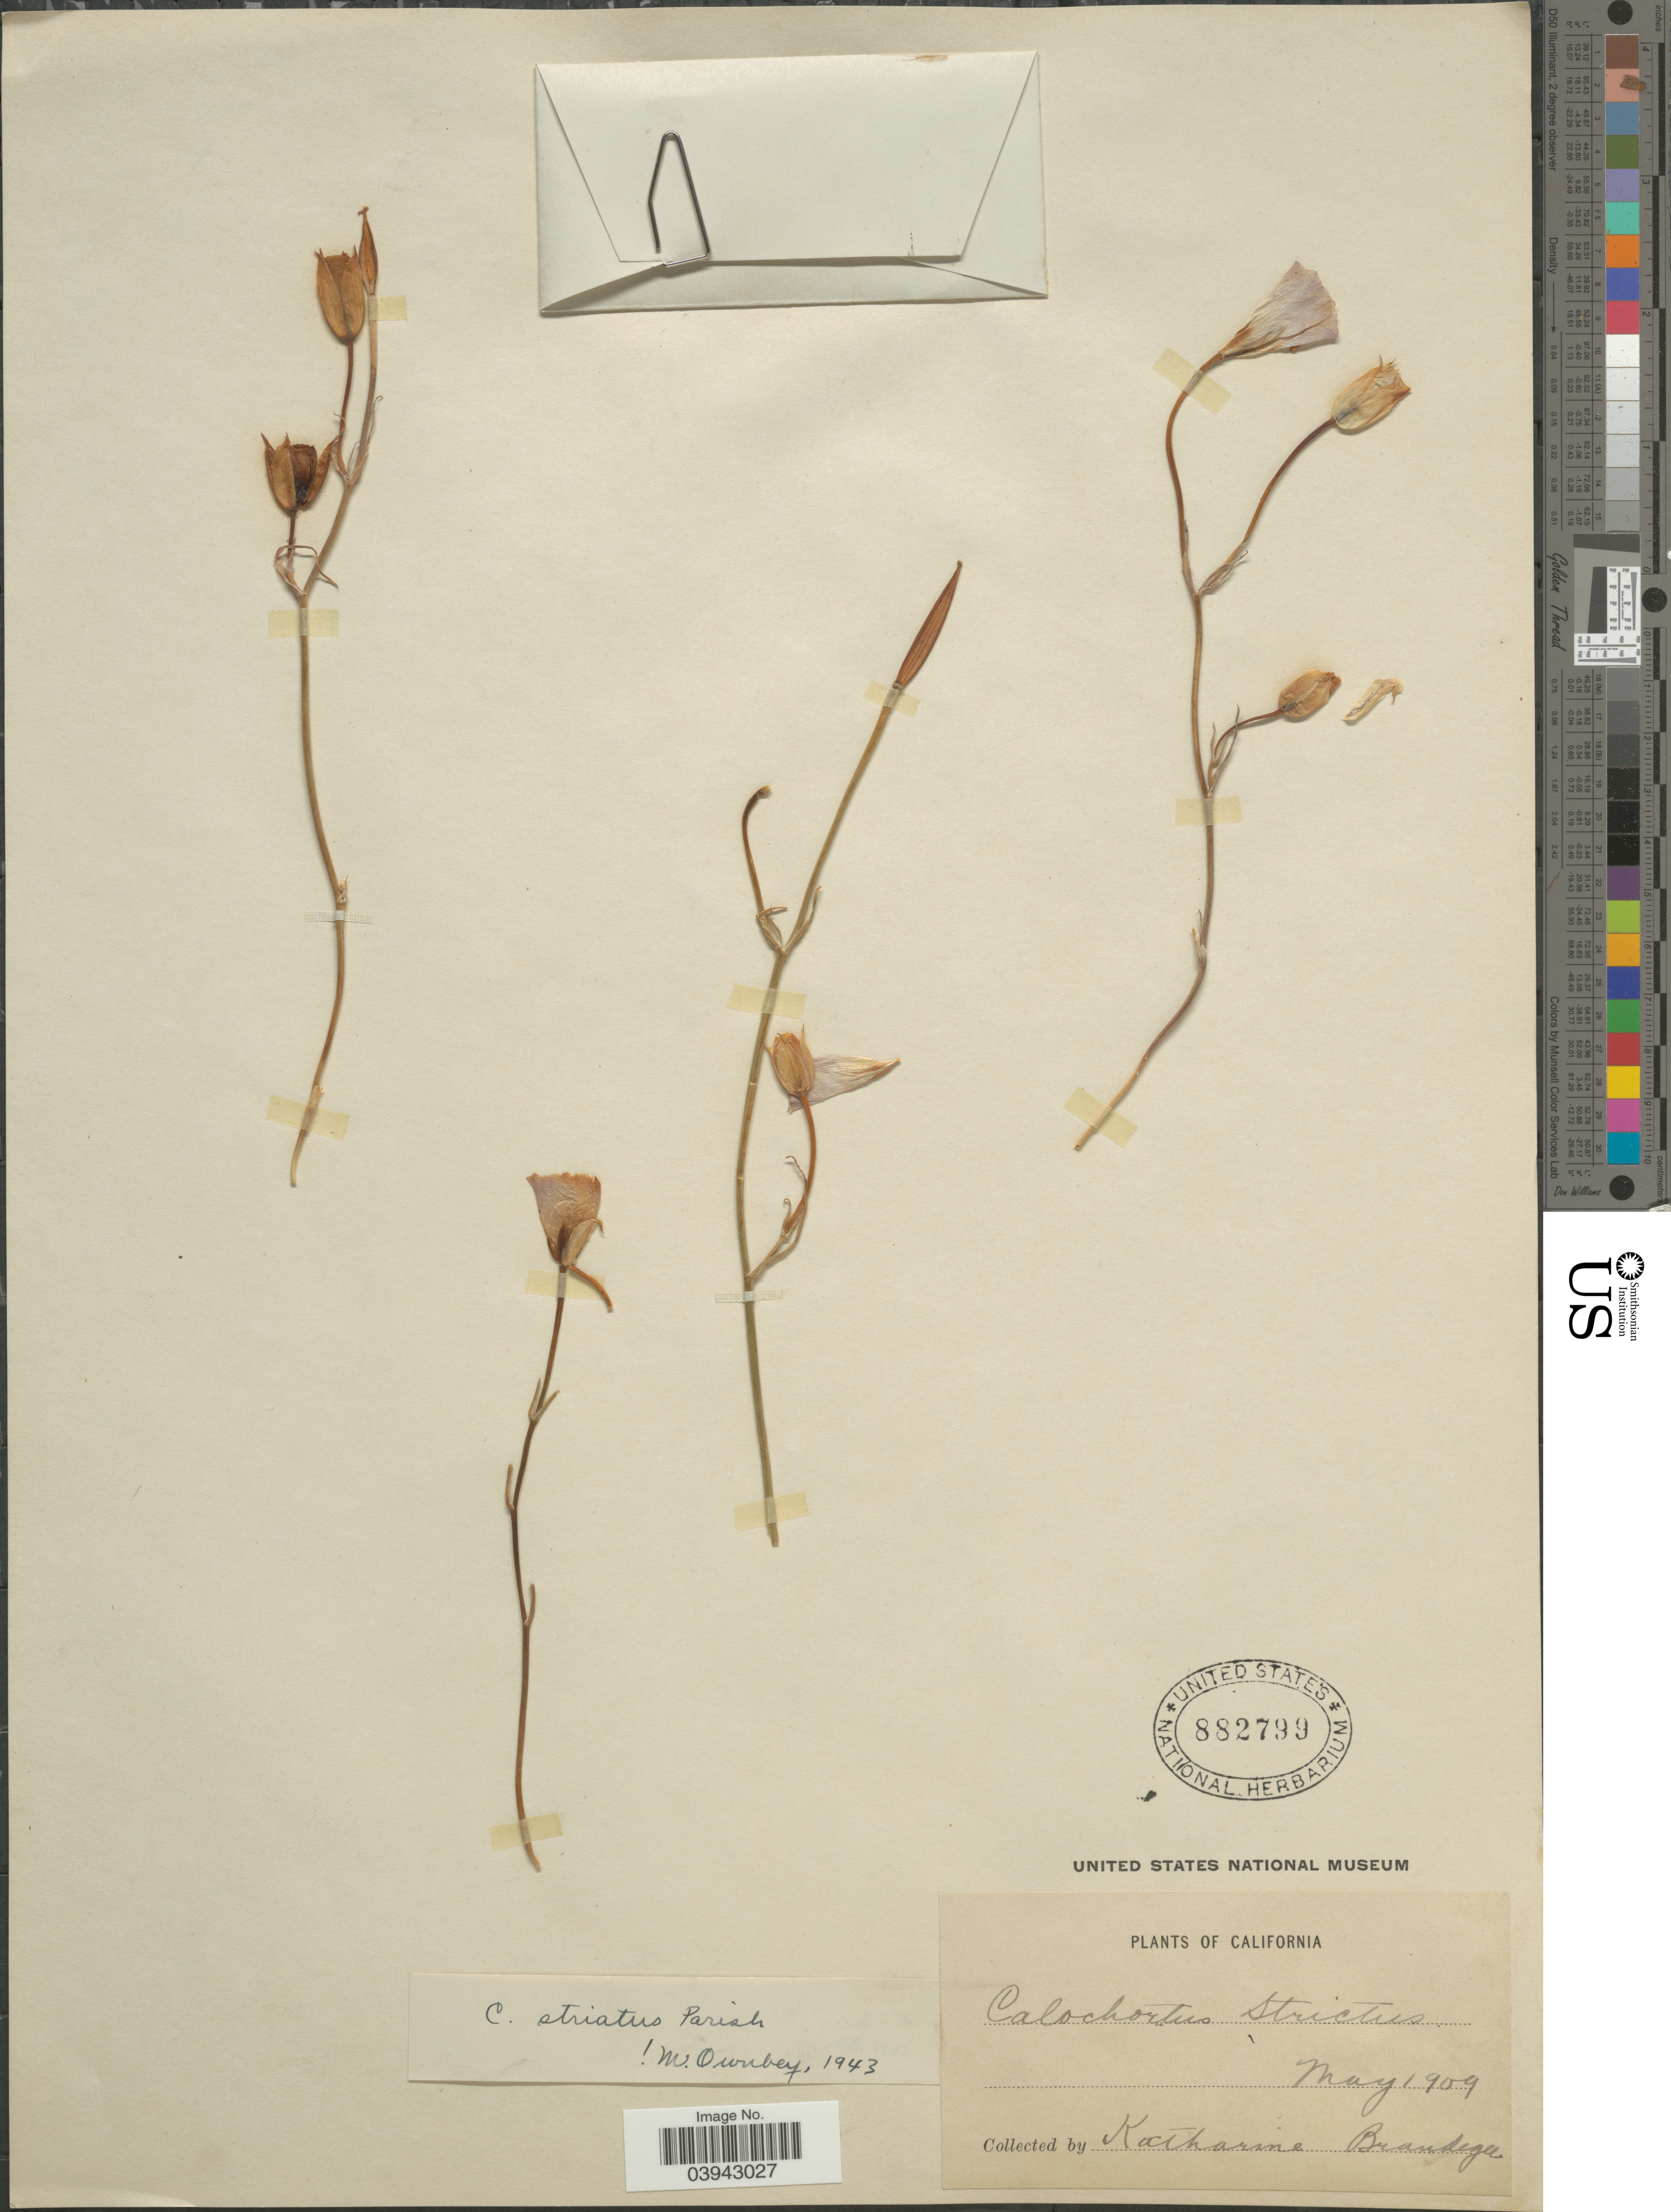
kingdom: Plantae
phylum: Tracheophyta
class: Liliopsida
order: Liliales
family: Liliaceae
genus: Calochortus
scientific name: Calochortus striatus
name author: Parish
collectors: M. K. Brandegee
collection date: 1909-05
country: United States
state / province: California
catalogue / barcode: US 882799